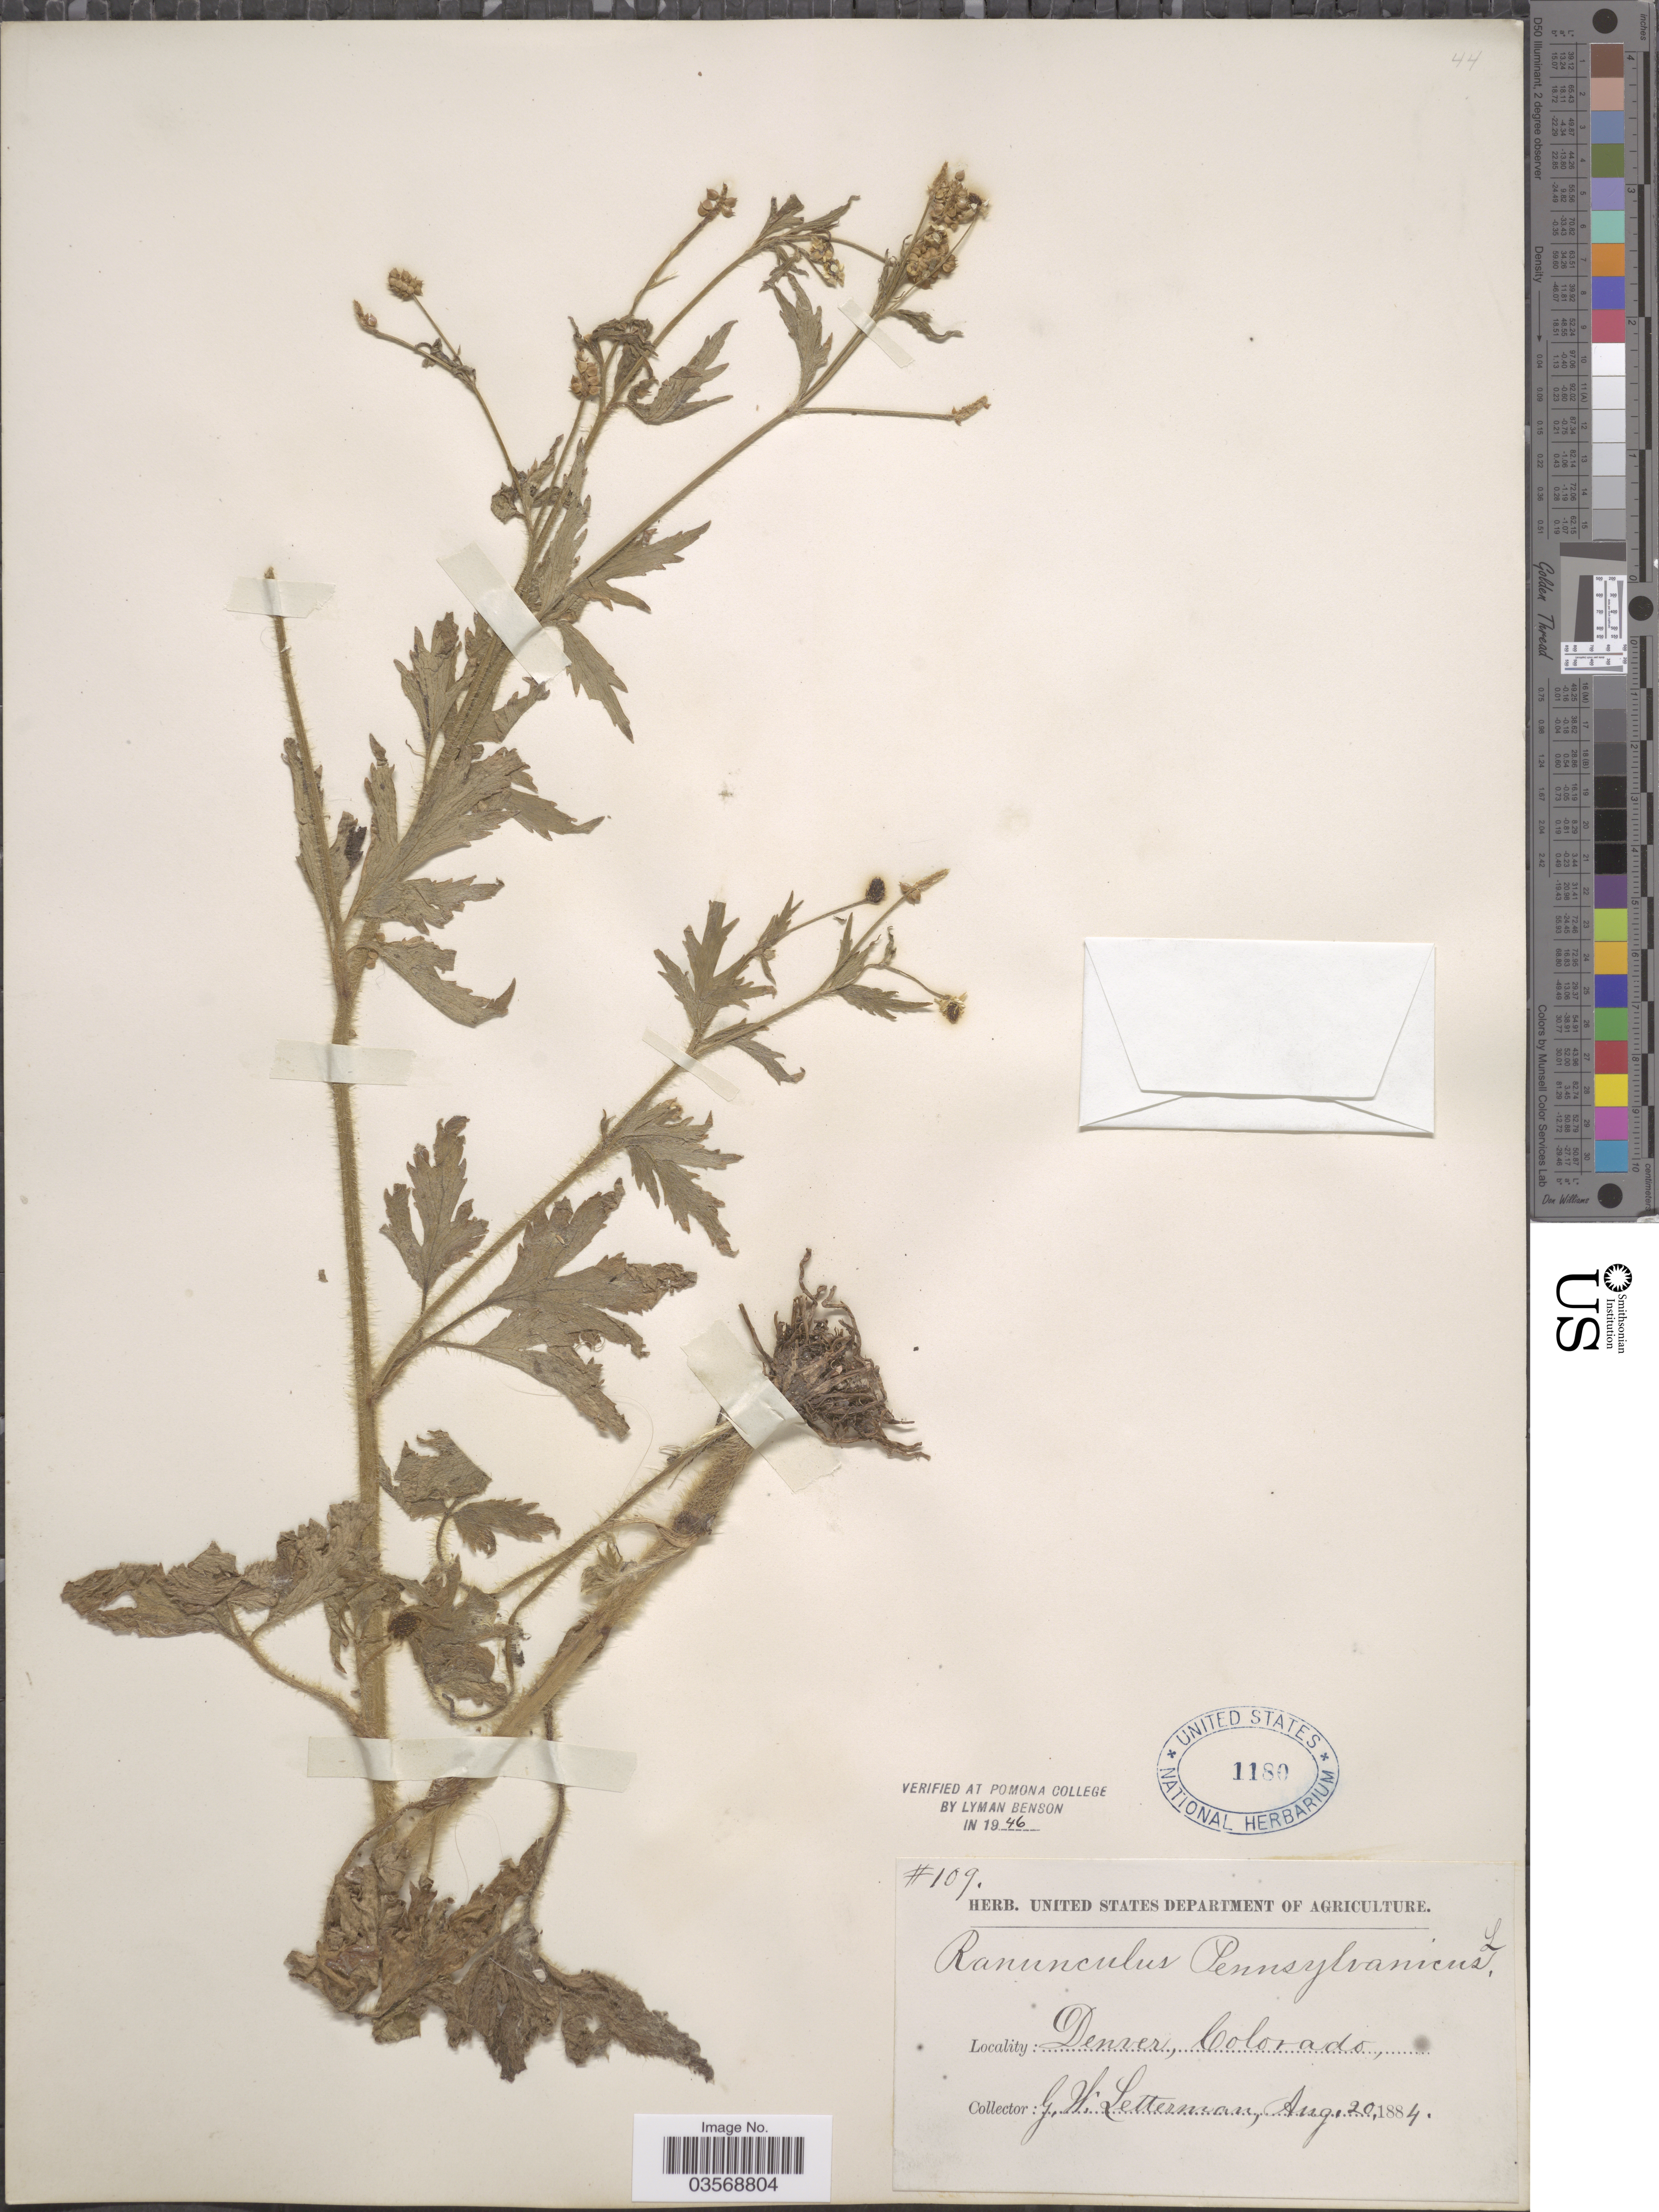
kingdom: Plantae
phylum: Tracheophyta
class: Magnoliopsida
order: Ranunculales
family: Ranunculaceae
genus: Ranunculus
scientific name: Ranunculus pensylvanicus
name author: L. f.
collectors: G. W. Letterman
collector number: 109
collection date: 1884-08-20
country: United States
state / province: Colorado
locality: Denver.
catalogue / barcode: US 1180